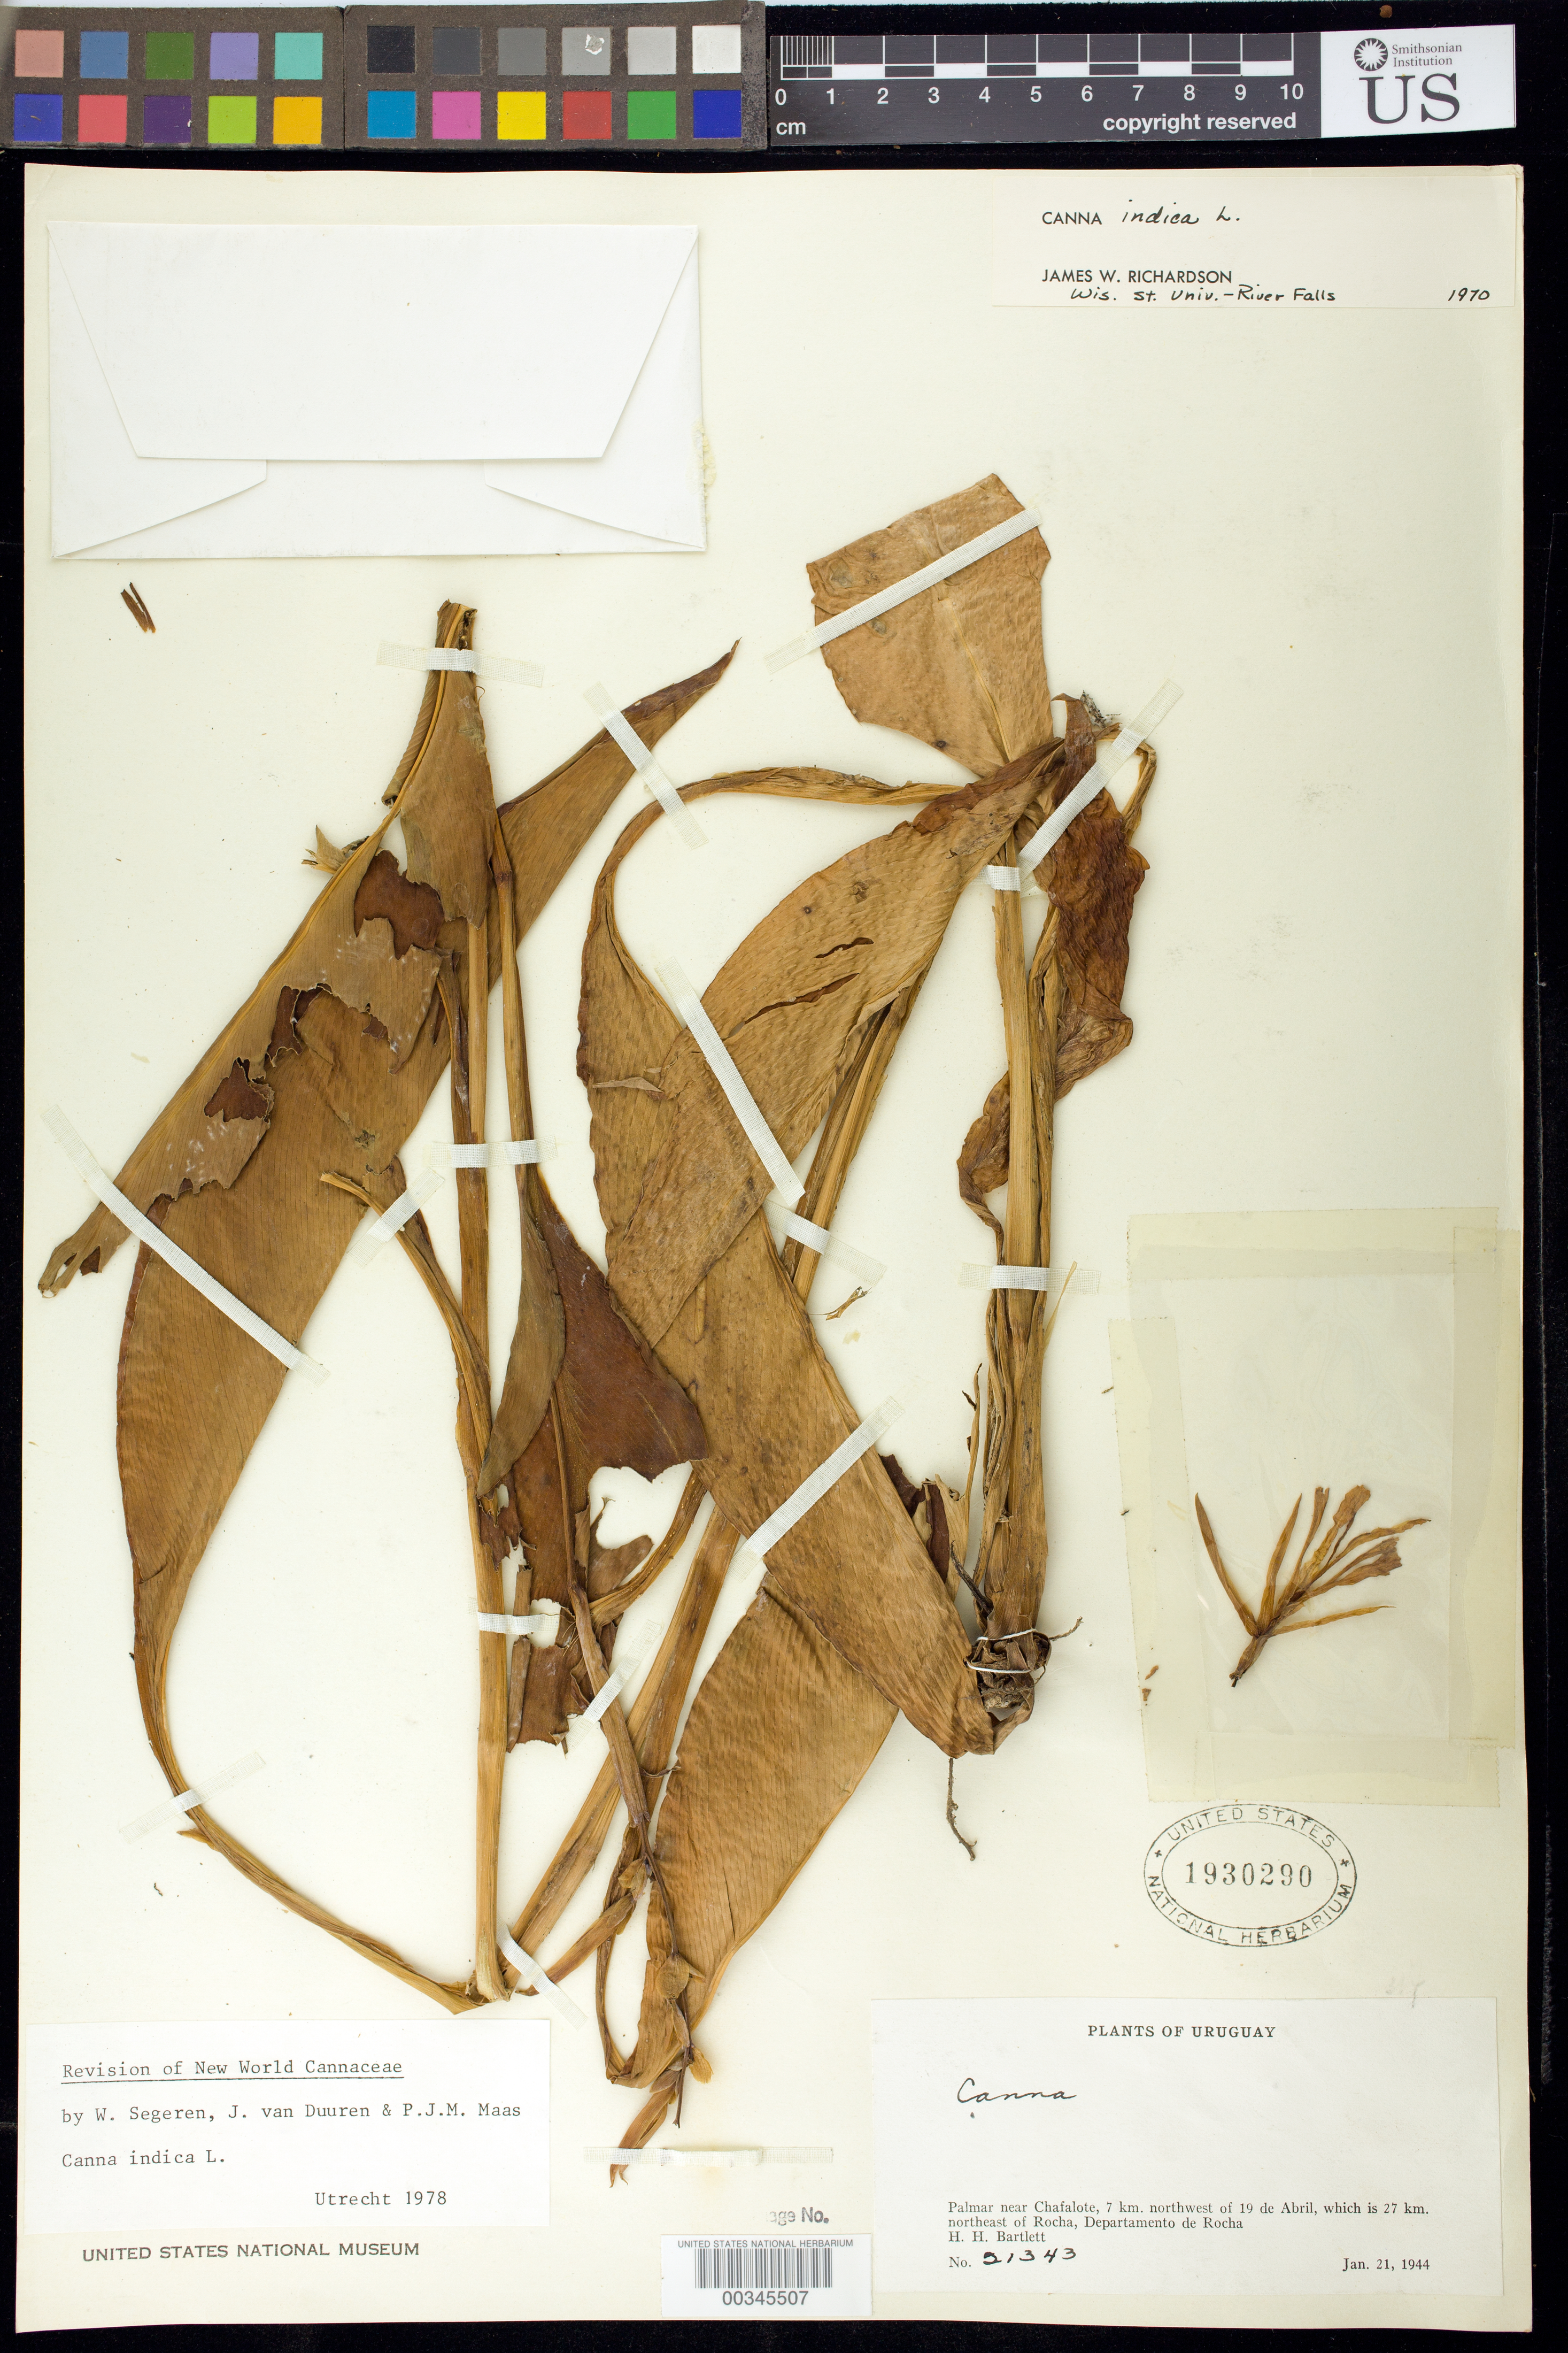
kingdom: Plantae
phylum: Tracheophyta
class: Liliopsida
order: Zingiberales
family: Cannaceae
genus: Canna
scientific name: Canna indica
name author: L.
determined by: Segeren, W.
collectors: H. H. Bartlett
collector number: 21343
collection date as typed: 21 Jan 1944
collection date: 1944-01-21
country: Uruguay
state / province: Rocha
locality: Palmar near chafalote, 7 km nw of 19 de abril, which is 27 km ne of rocha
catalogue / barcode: US 1930290